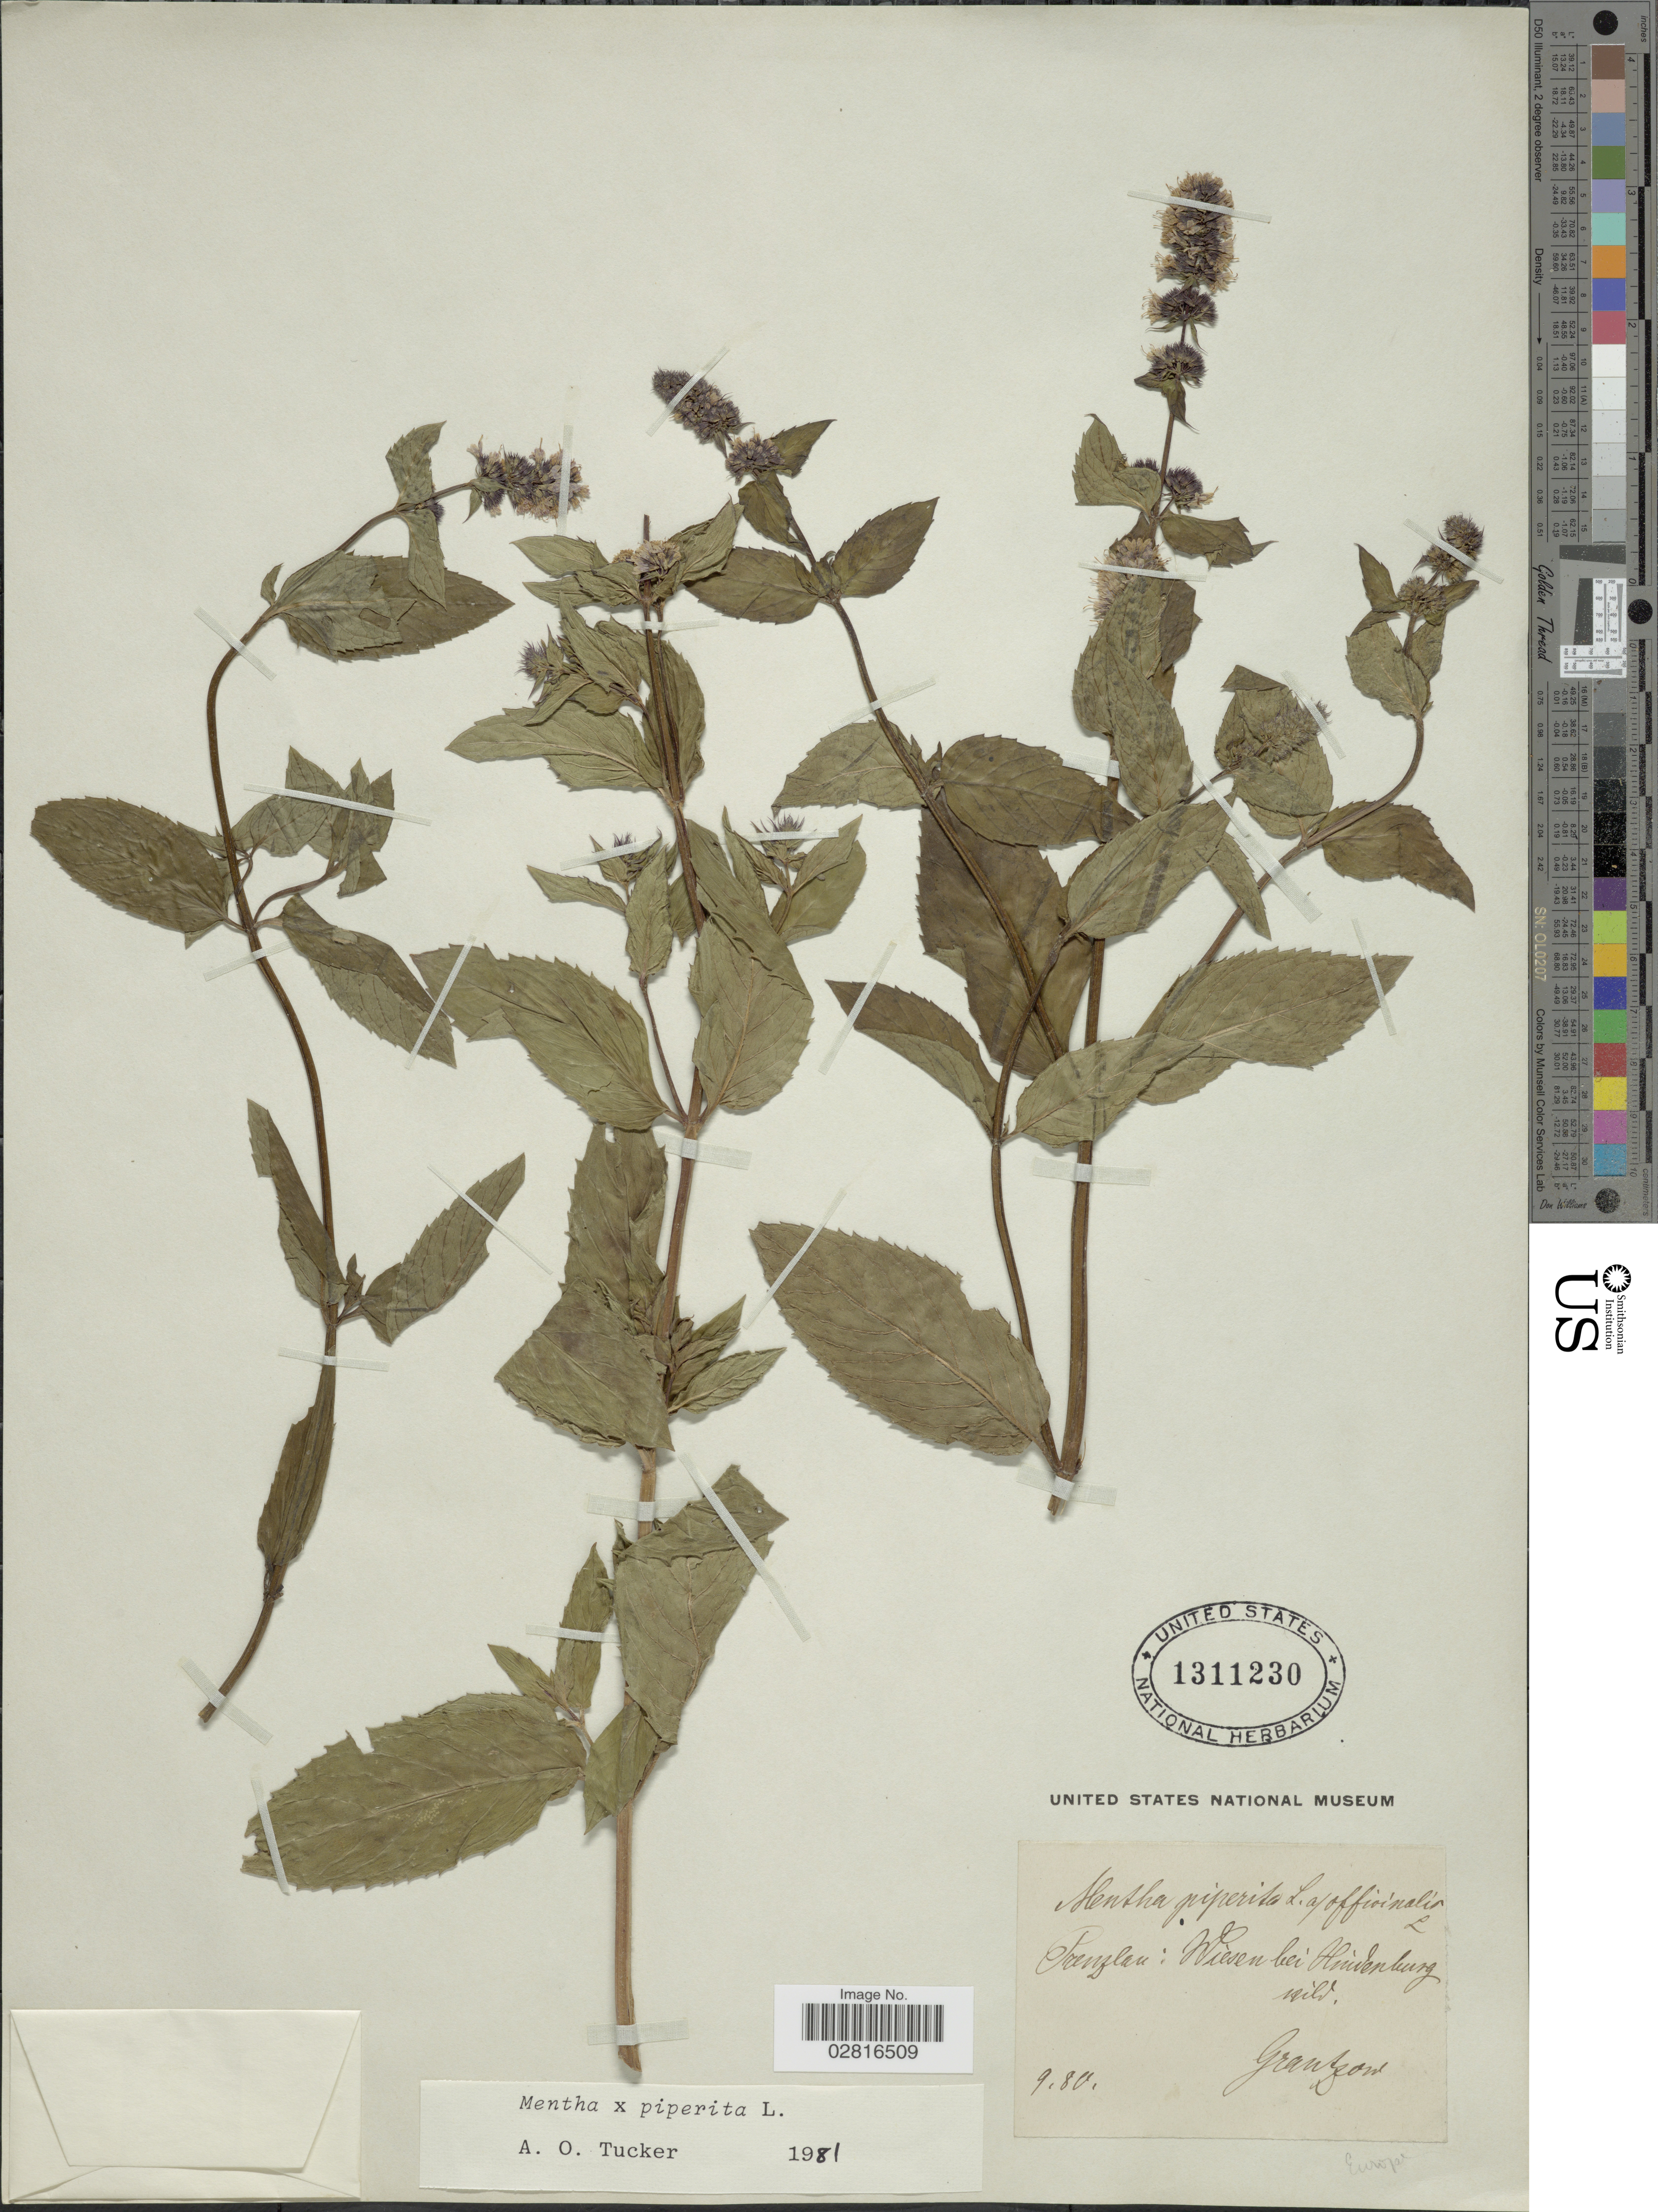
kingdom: Plantae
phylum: Tracheophyta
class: Magnoliopsida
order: Lamiales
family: Lamiaceae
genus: Mentha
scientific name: Mentha x piperita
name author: L.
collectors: Grantzow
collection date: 1880-09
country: Germany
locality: Prenzlau: Wiesen bei Hindenburg.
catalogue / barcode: US 1311230